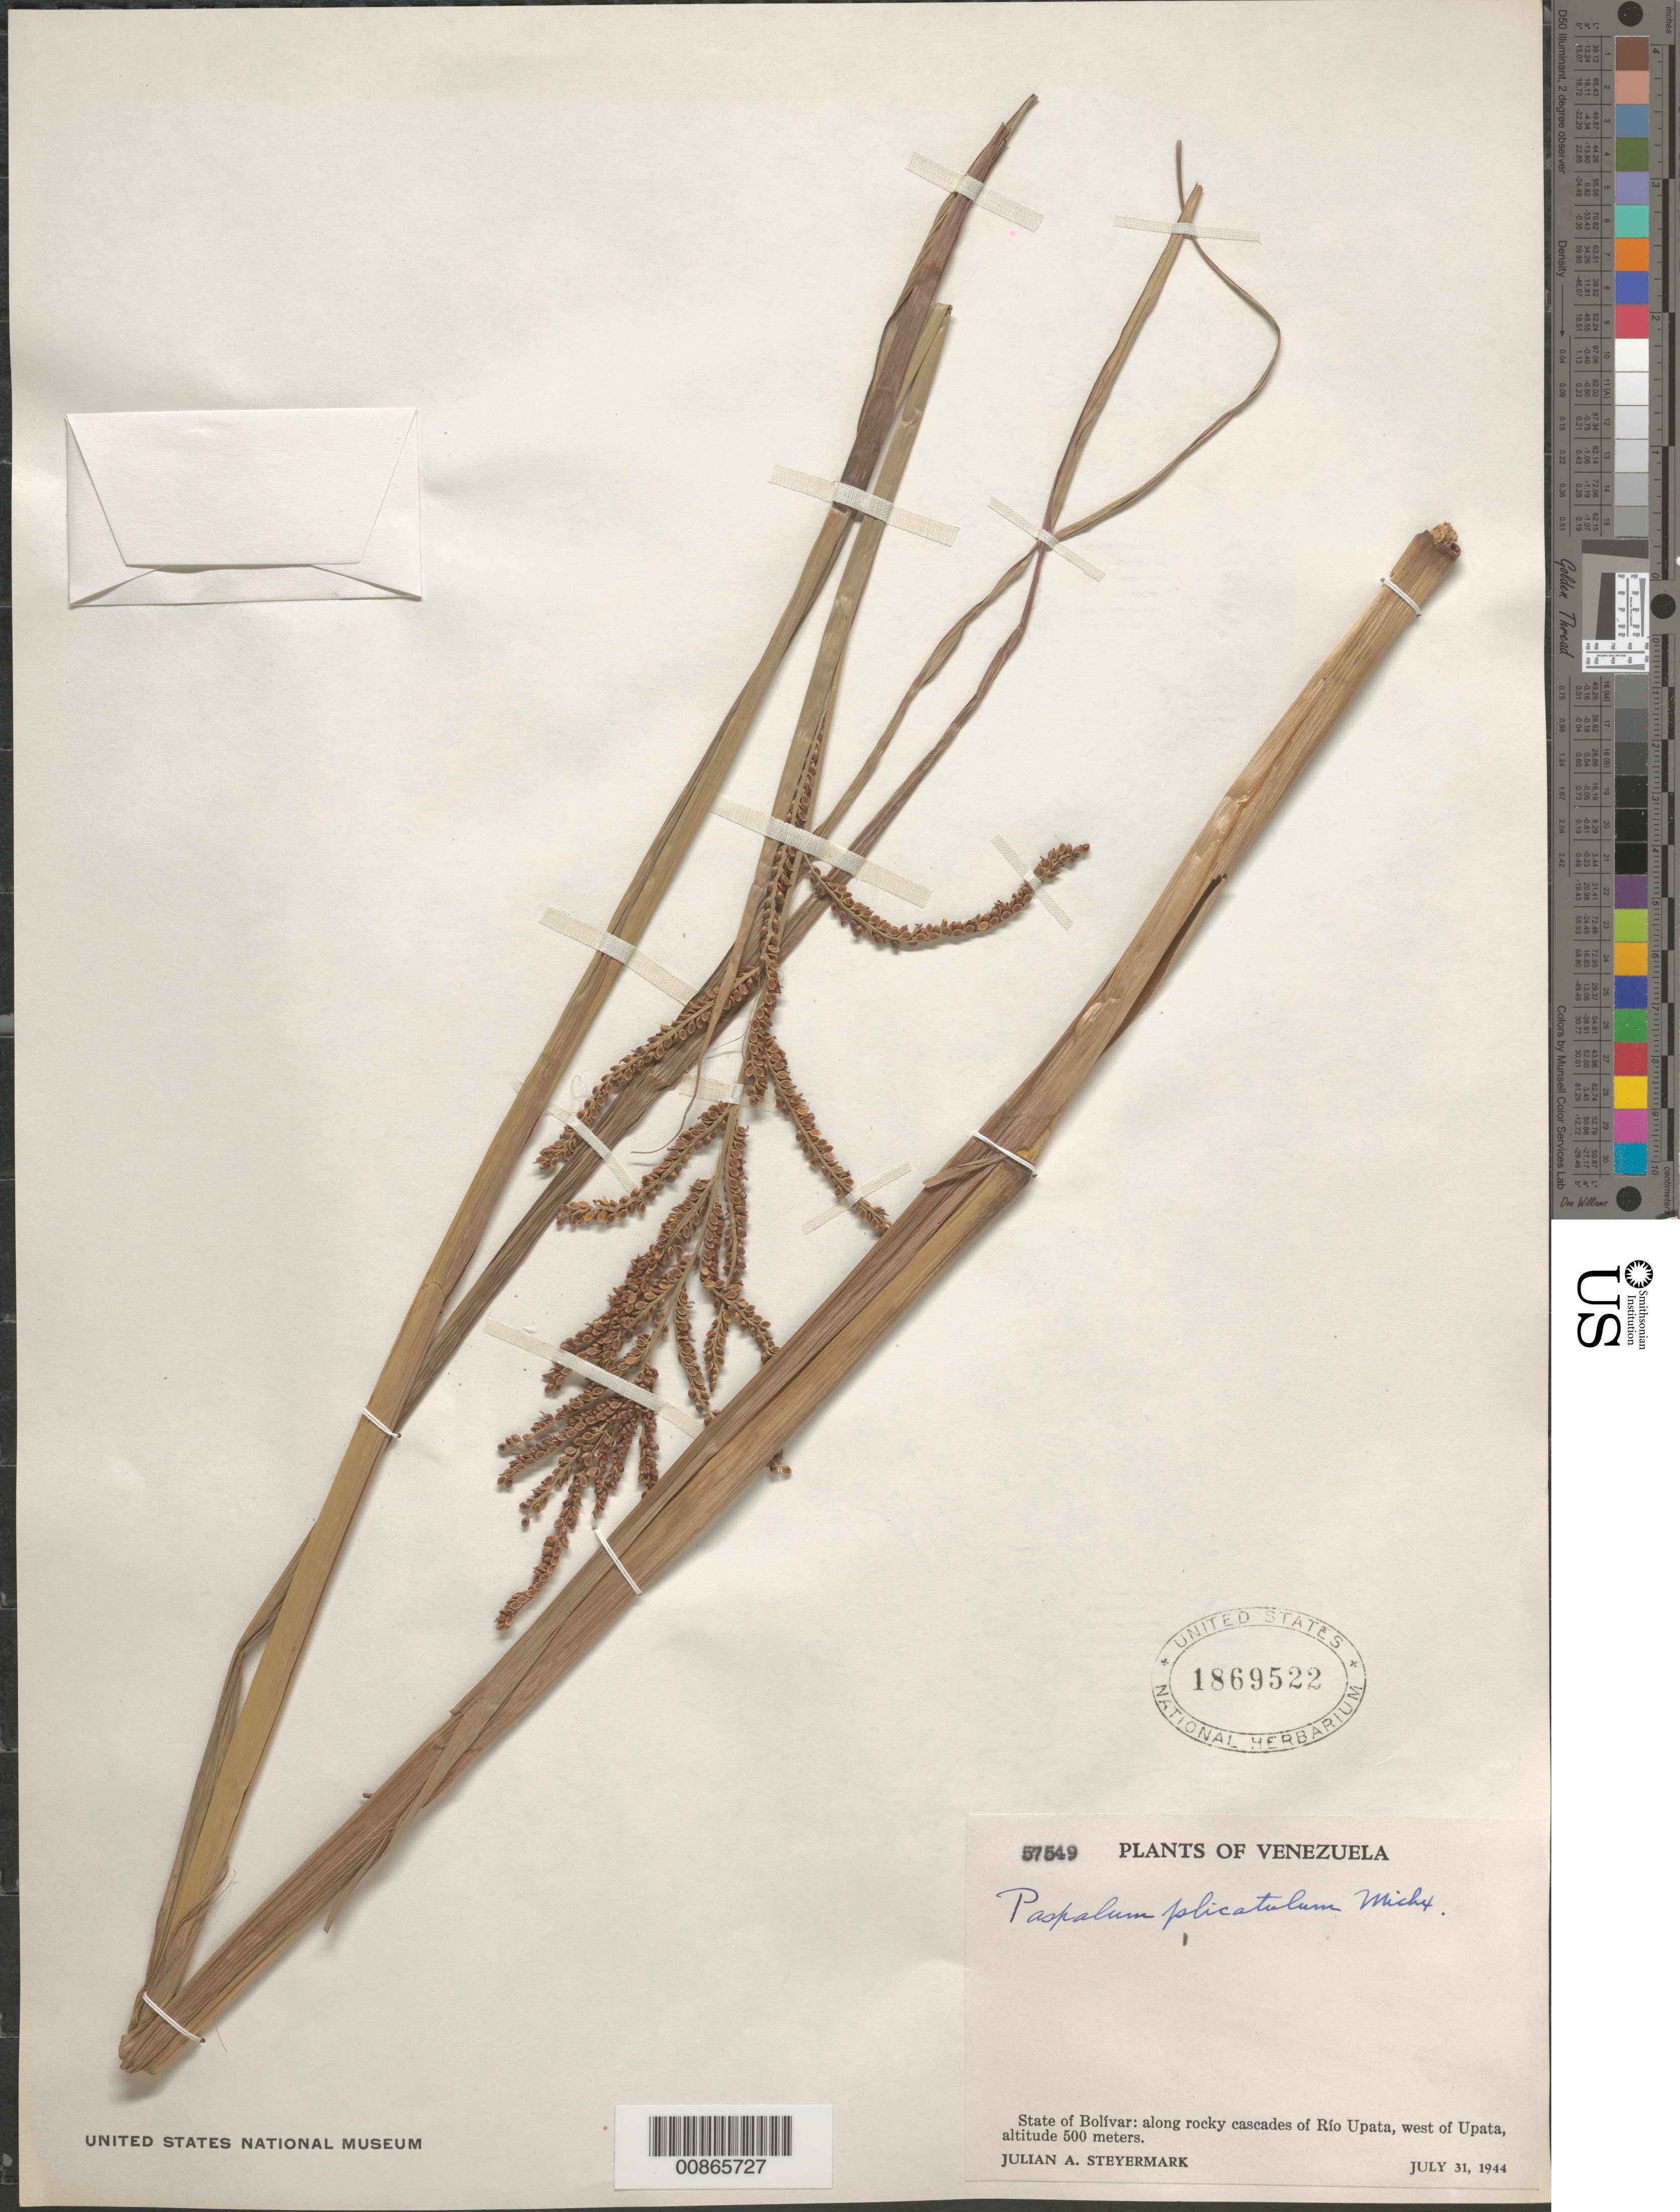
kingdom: Plantae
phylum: Tracheophyta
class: Liliopsida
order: Poales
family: Poaceae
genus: Paspalum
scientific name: Paspalum plicatulum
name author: Michx.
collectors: J. Steyermark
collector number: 57549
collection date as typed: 31-Jul-44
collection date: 1944-07-31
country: Venezuela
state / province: Bolívar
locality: Río Upata, W of Upata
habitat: Rocky cascades of river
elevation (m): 500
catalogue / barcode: US 1869522